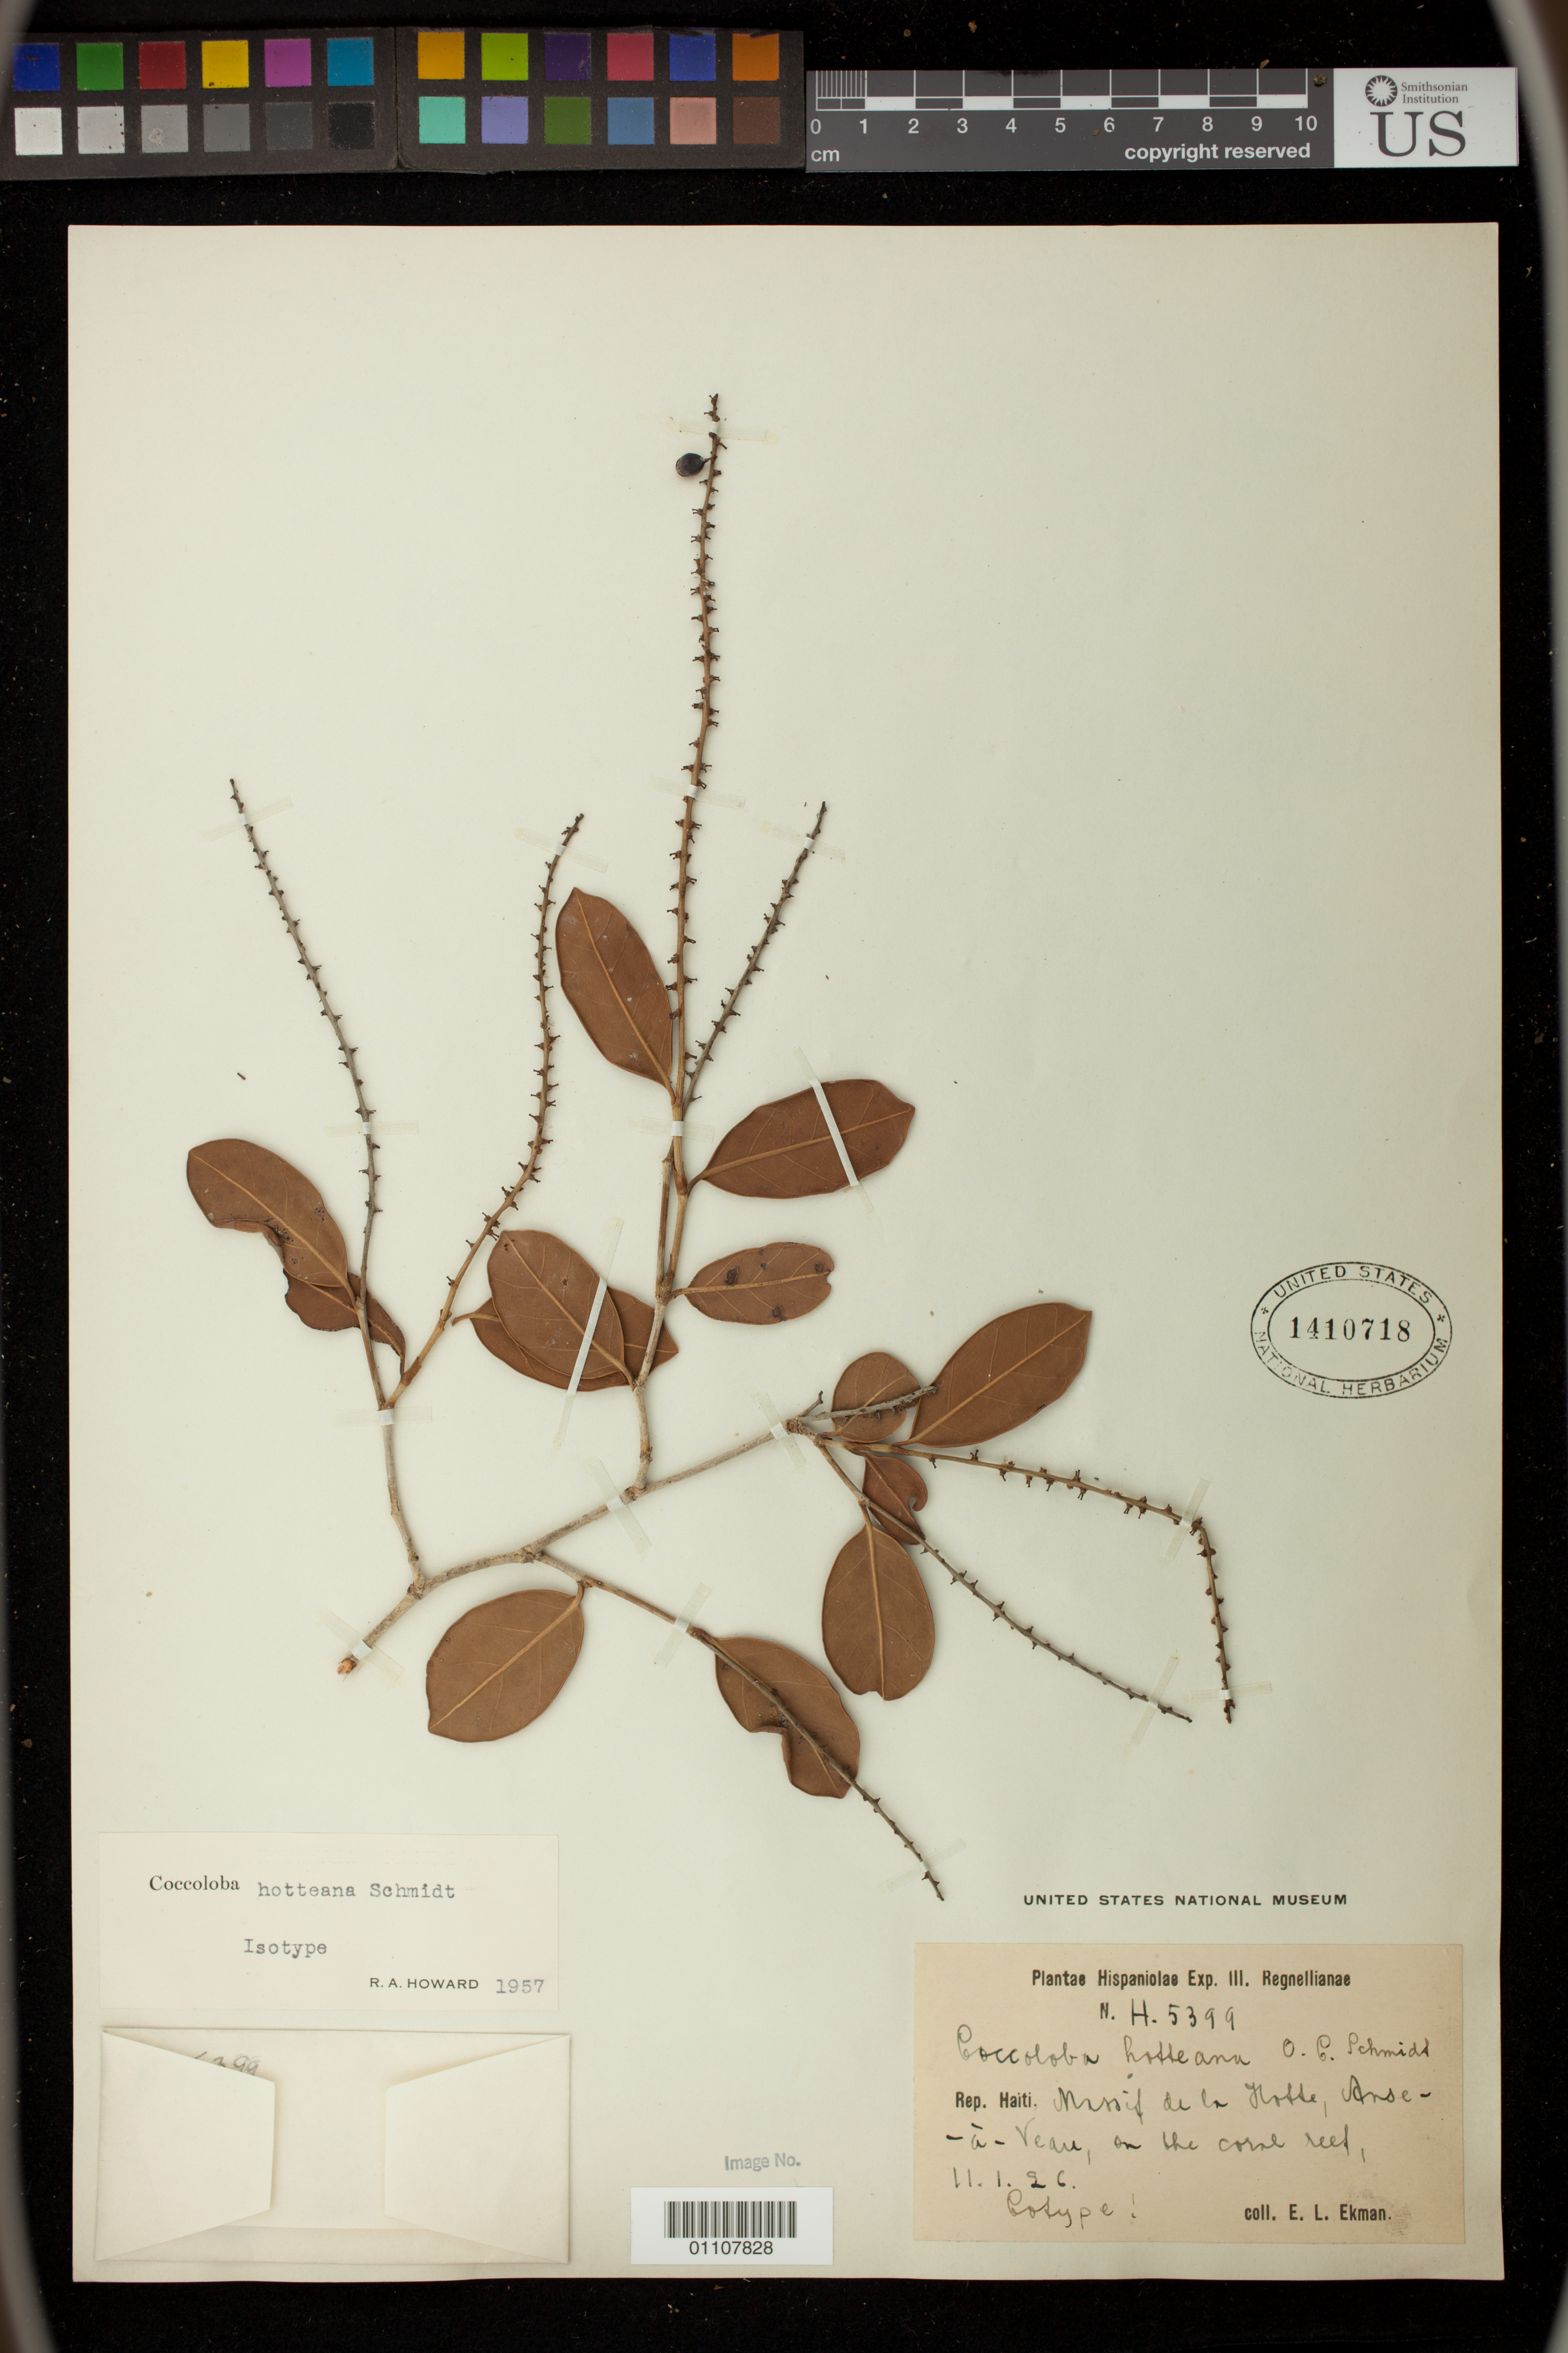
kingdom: Plantae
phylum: Tracheophyta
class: Magnoliopsida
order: Caryophyllales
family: Polygonaceae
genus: Coccoloba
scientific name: Coccoloba hotteana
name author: O.C. Schmidt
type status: Isotype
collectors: E. L. Ekman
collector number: H. 5399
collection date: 1926-11-01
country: Haiti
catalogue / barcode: US 1410718